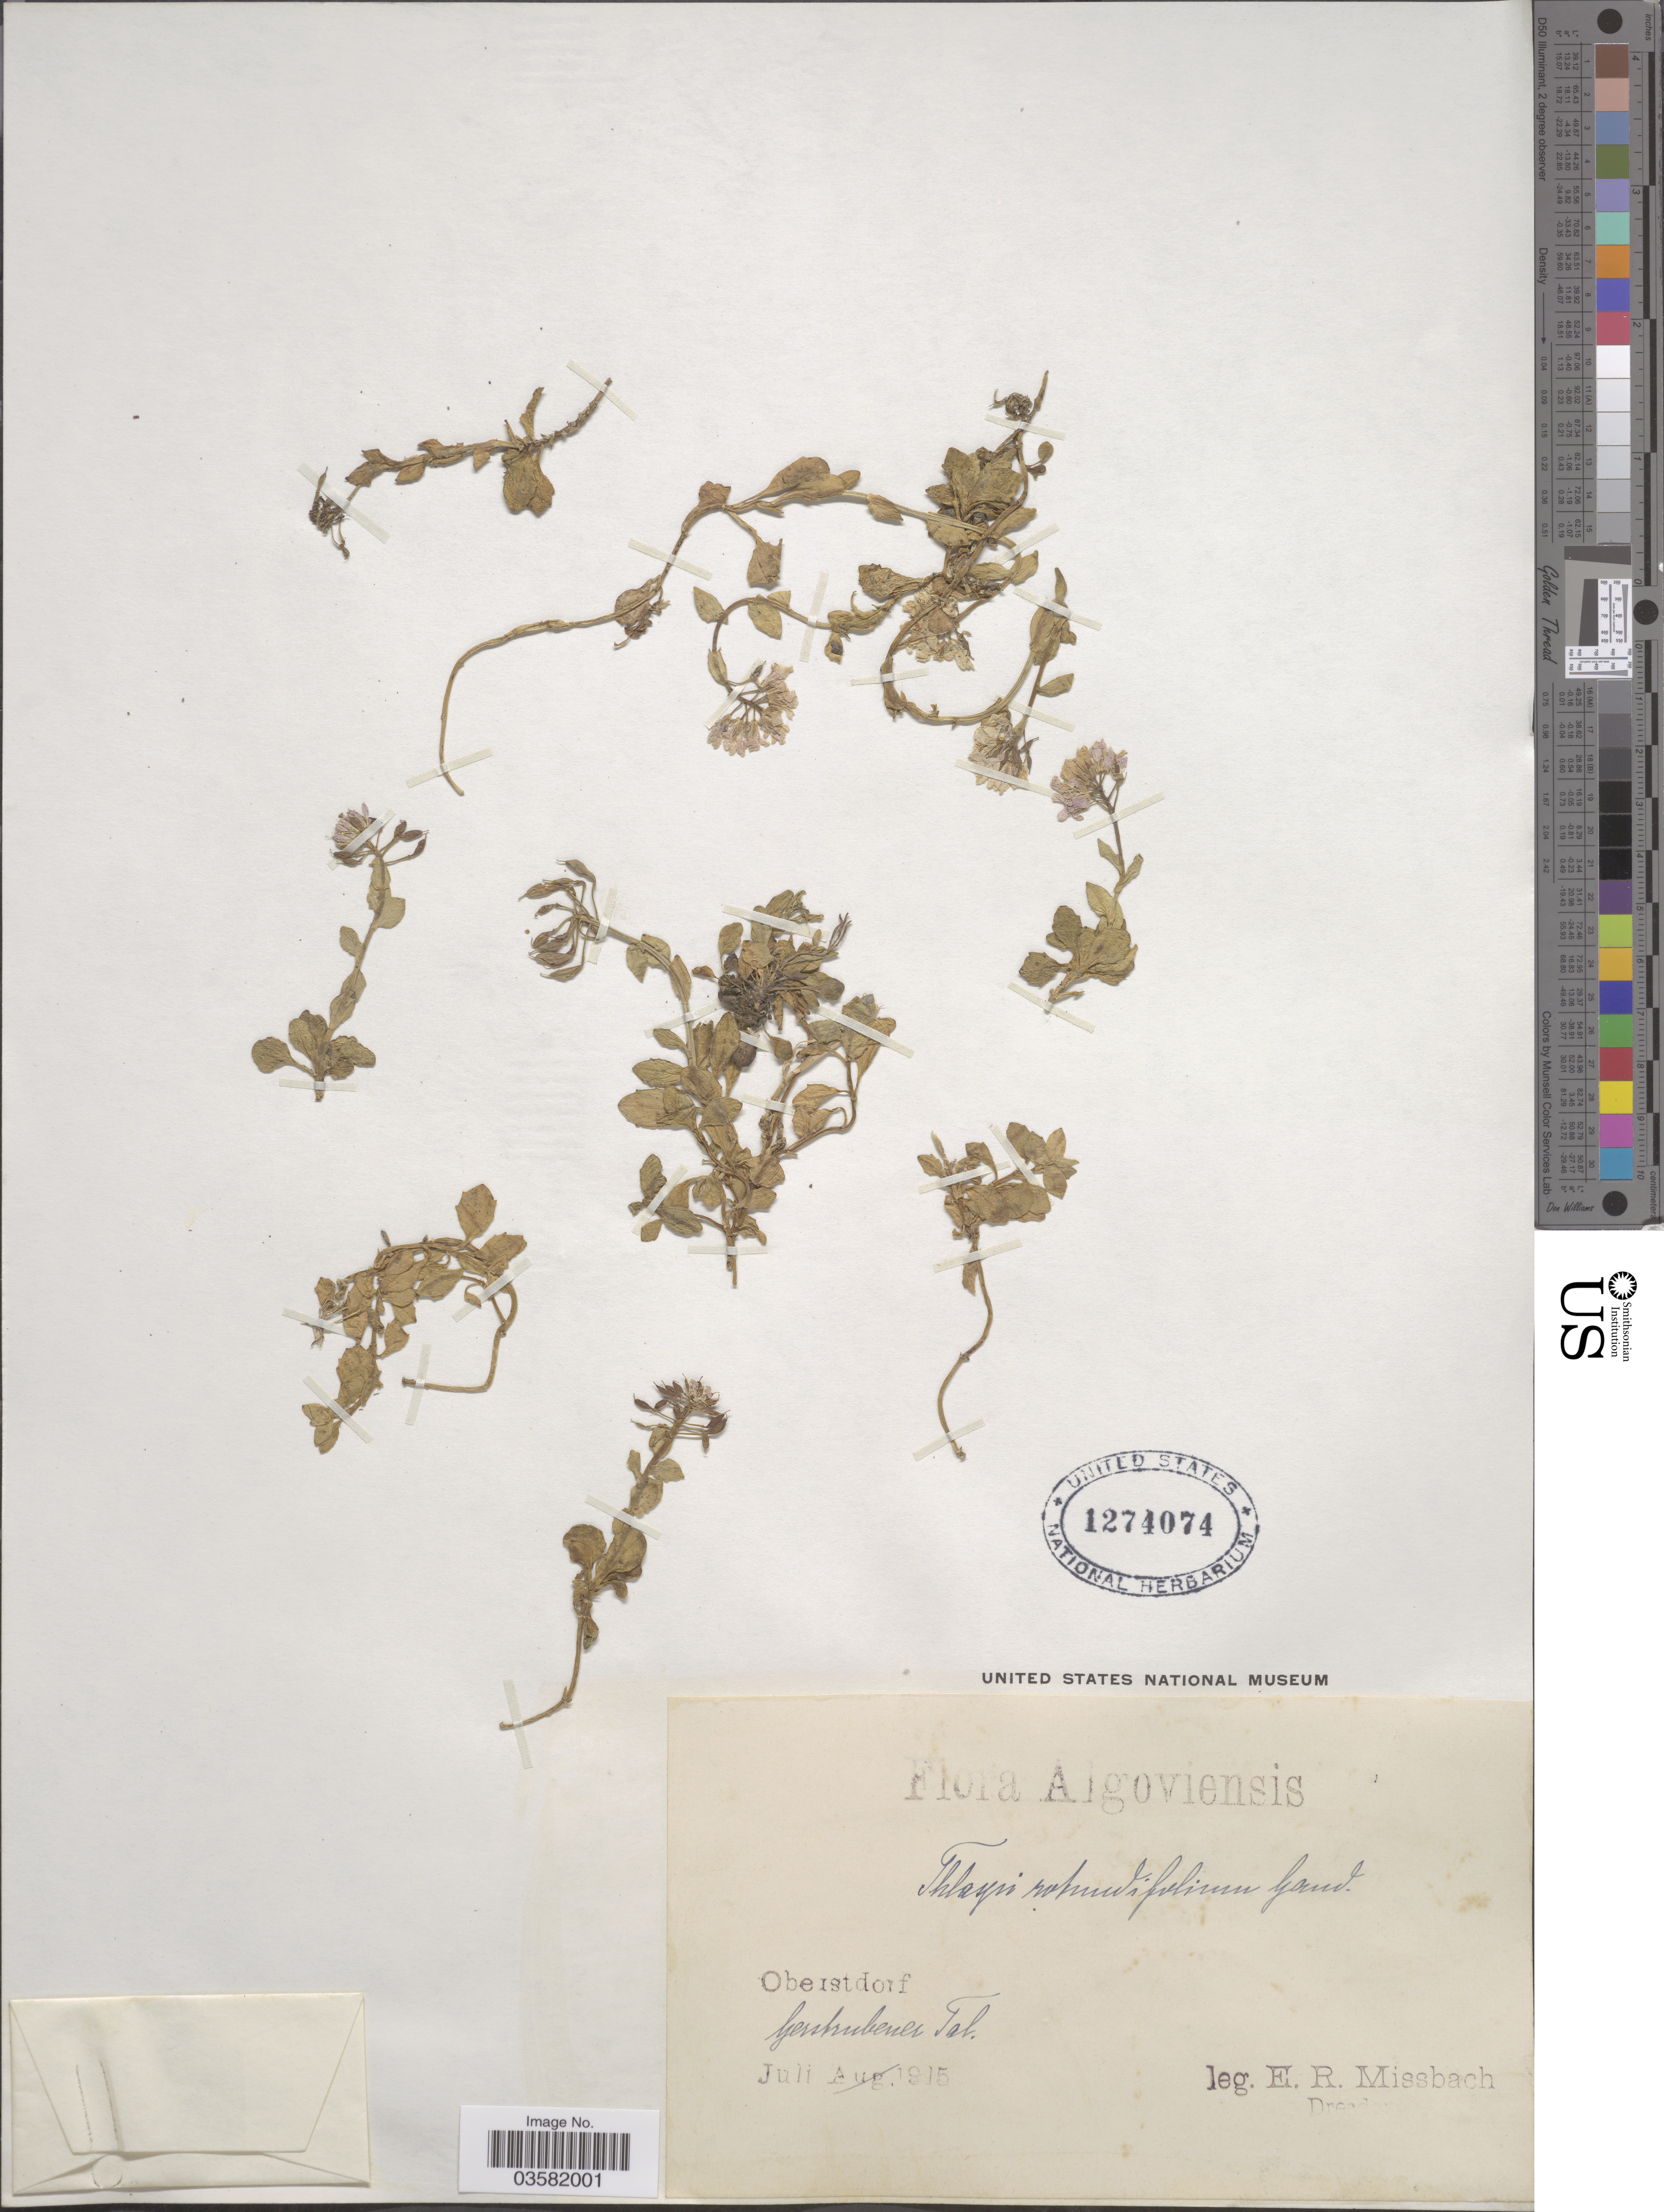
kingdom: Plantae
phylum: Tracheophyta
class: Magnoliopsida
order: Brassicales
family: Brassicaceae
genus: Thlaspi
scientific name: Thlaspi rotundifolium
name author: (L.) Gaudin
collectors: E. Missbach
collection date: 1915-07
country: Germany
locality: Algoviensis. Oberstdorf. Gerstrubener [interpreted] Tal.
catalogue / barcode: US 1274074